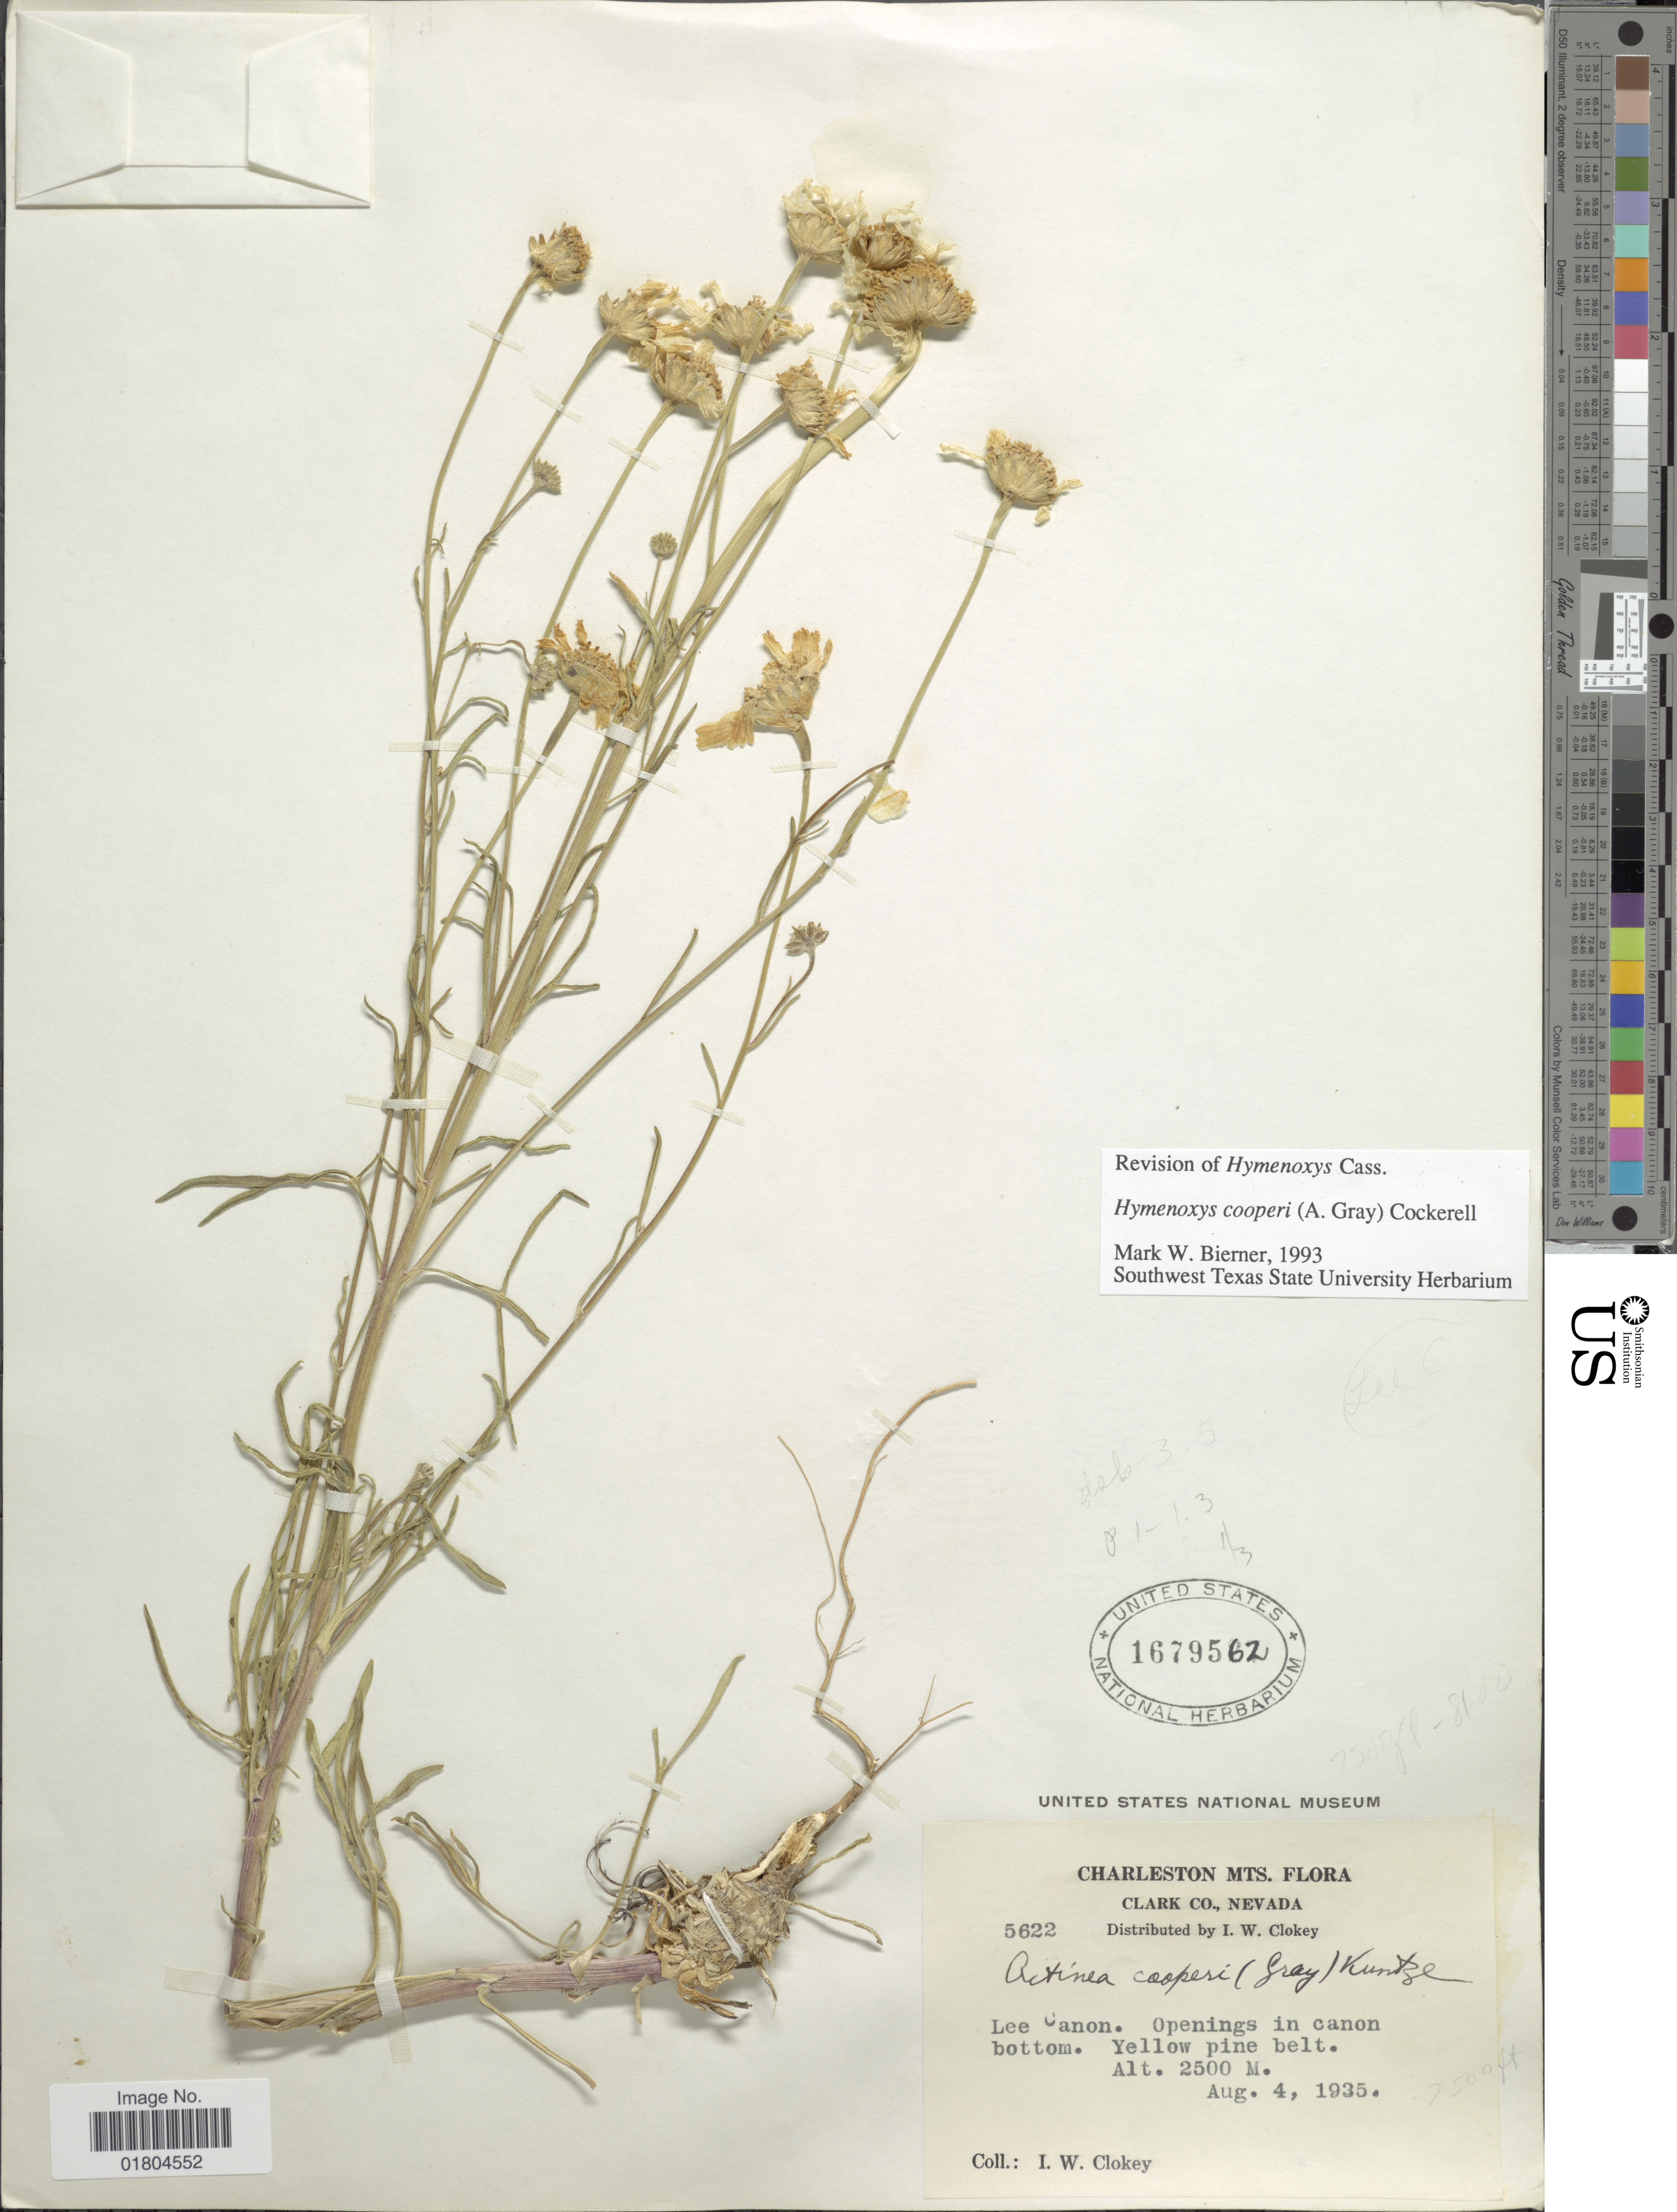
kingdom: Plantae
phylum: Tracheophyta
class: Magnoliopsida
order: Asterales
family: Asteraceae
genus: Hymenoxys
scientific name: Hymenoxys cooperi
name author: (A. Gray) Cockerell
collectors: I. W. Clokey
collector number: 5622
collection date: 1935-08-04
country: United States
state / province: Nevada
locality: Charleston Mts. Clark Co. Lee Canon. Yellow pine belt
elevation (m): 2500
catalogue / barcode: US 1679562